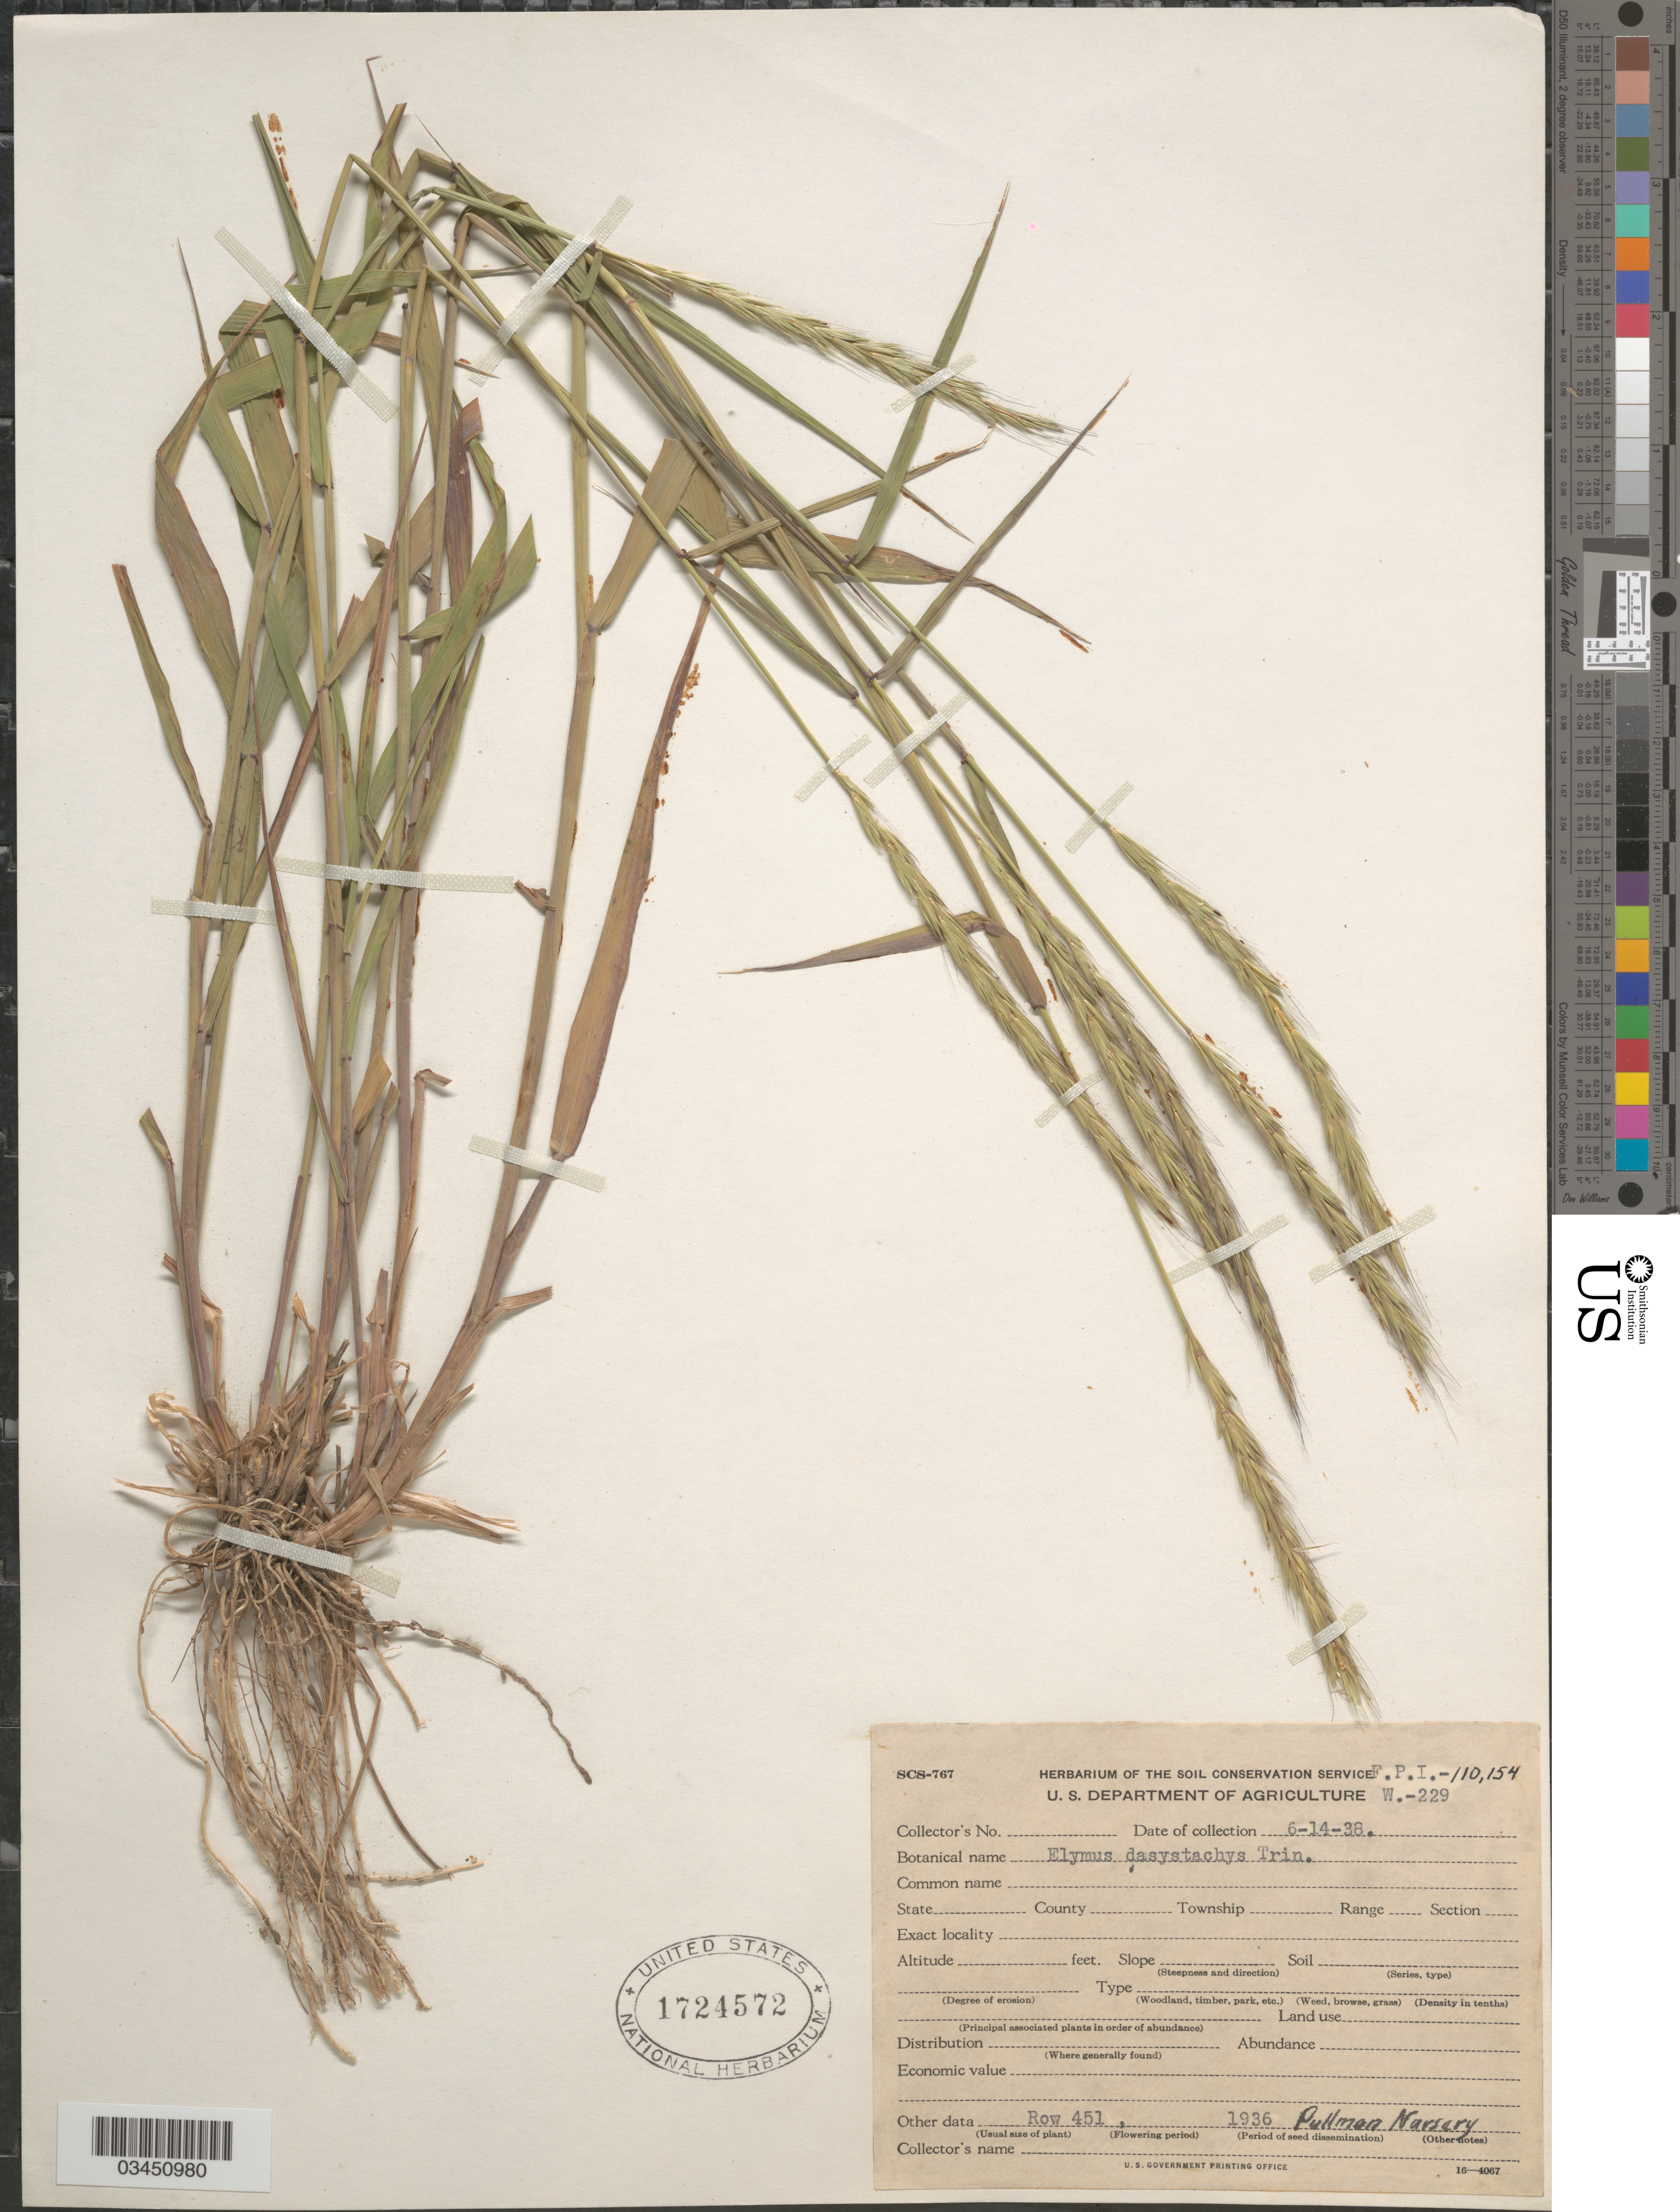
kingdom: Plantae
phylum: Tracheophyta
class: Liliopsida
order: Poales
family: Poaceae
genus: Elymus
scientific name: Elymus glaucus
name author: Buckley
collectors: Herbarium of the Soil Conservation Service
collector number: FPI-110154/W-299?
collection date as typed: Transcribed d/m/y: 14/6/38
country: United States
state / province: Washington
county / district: Whitman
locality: Row 451, 1936 Pullman Nursery.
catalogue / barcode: US 1724572